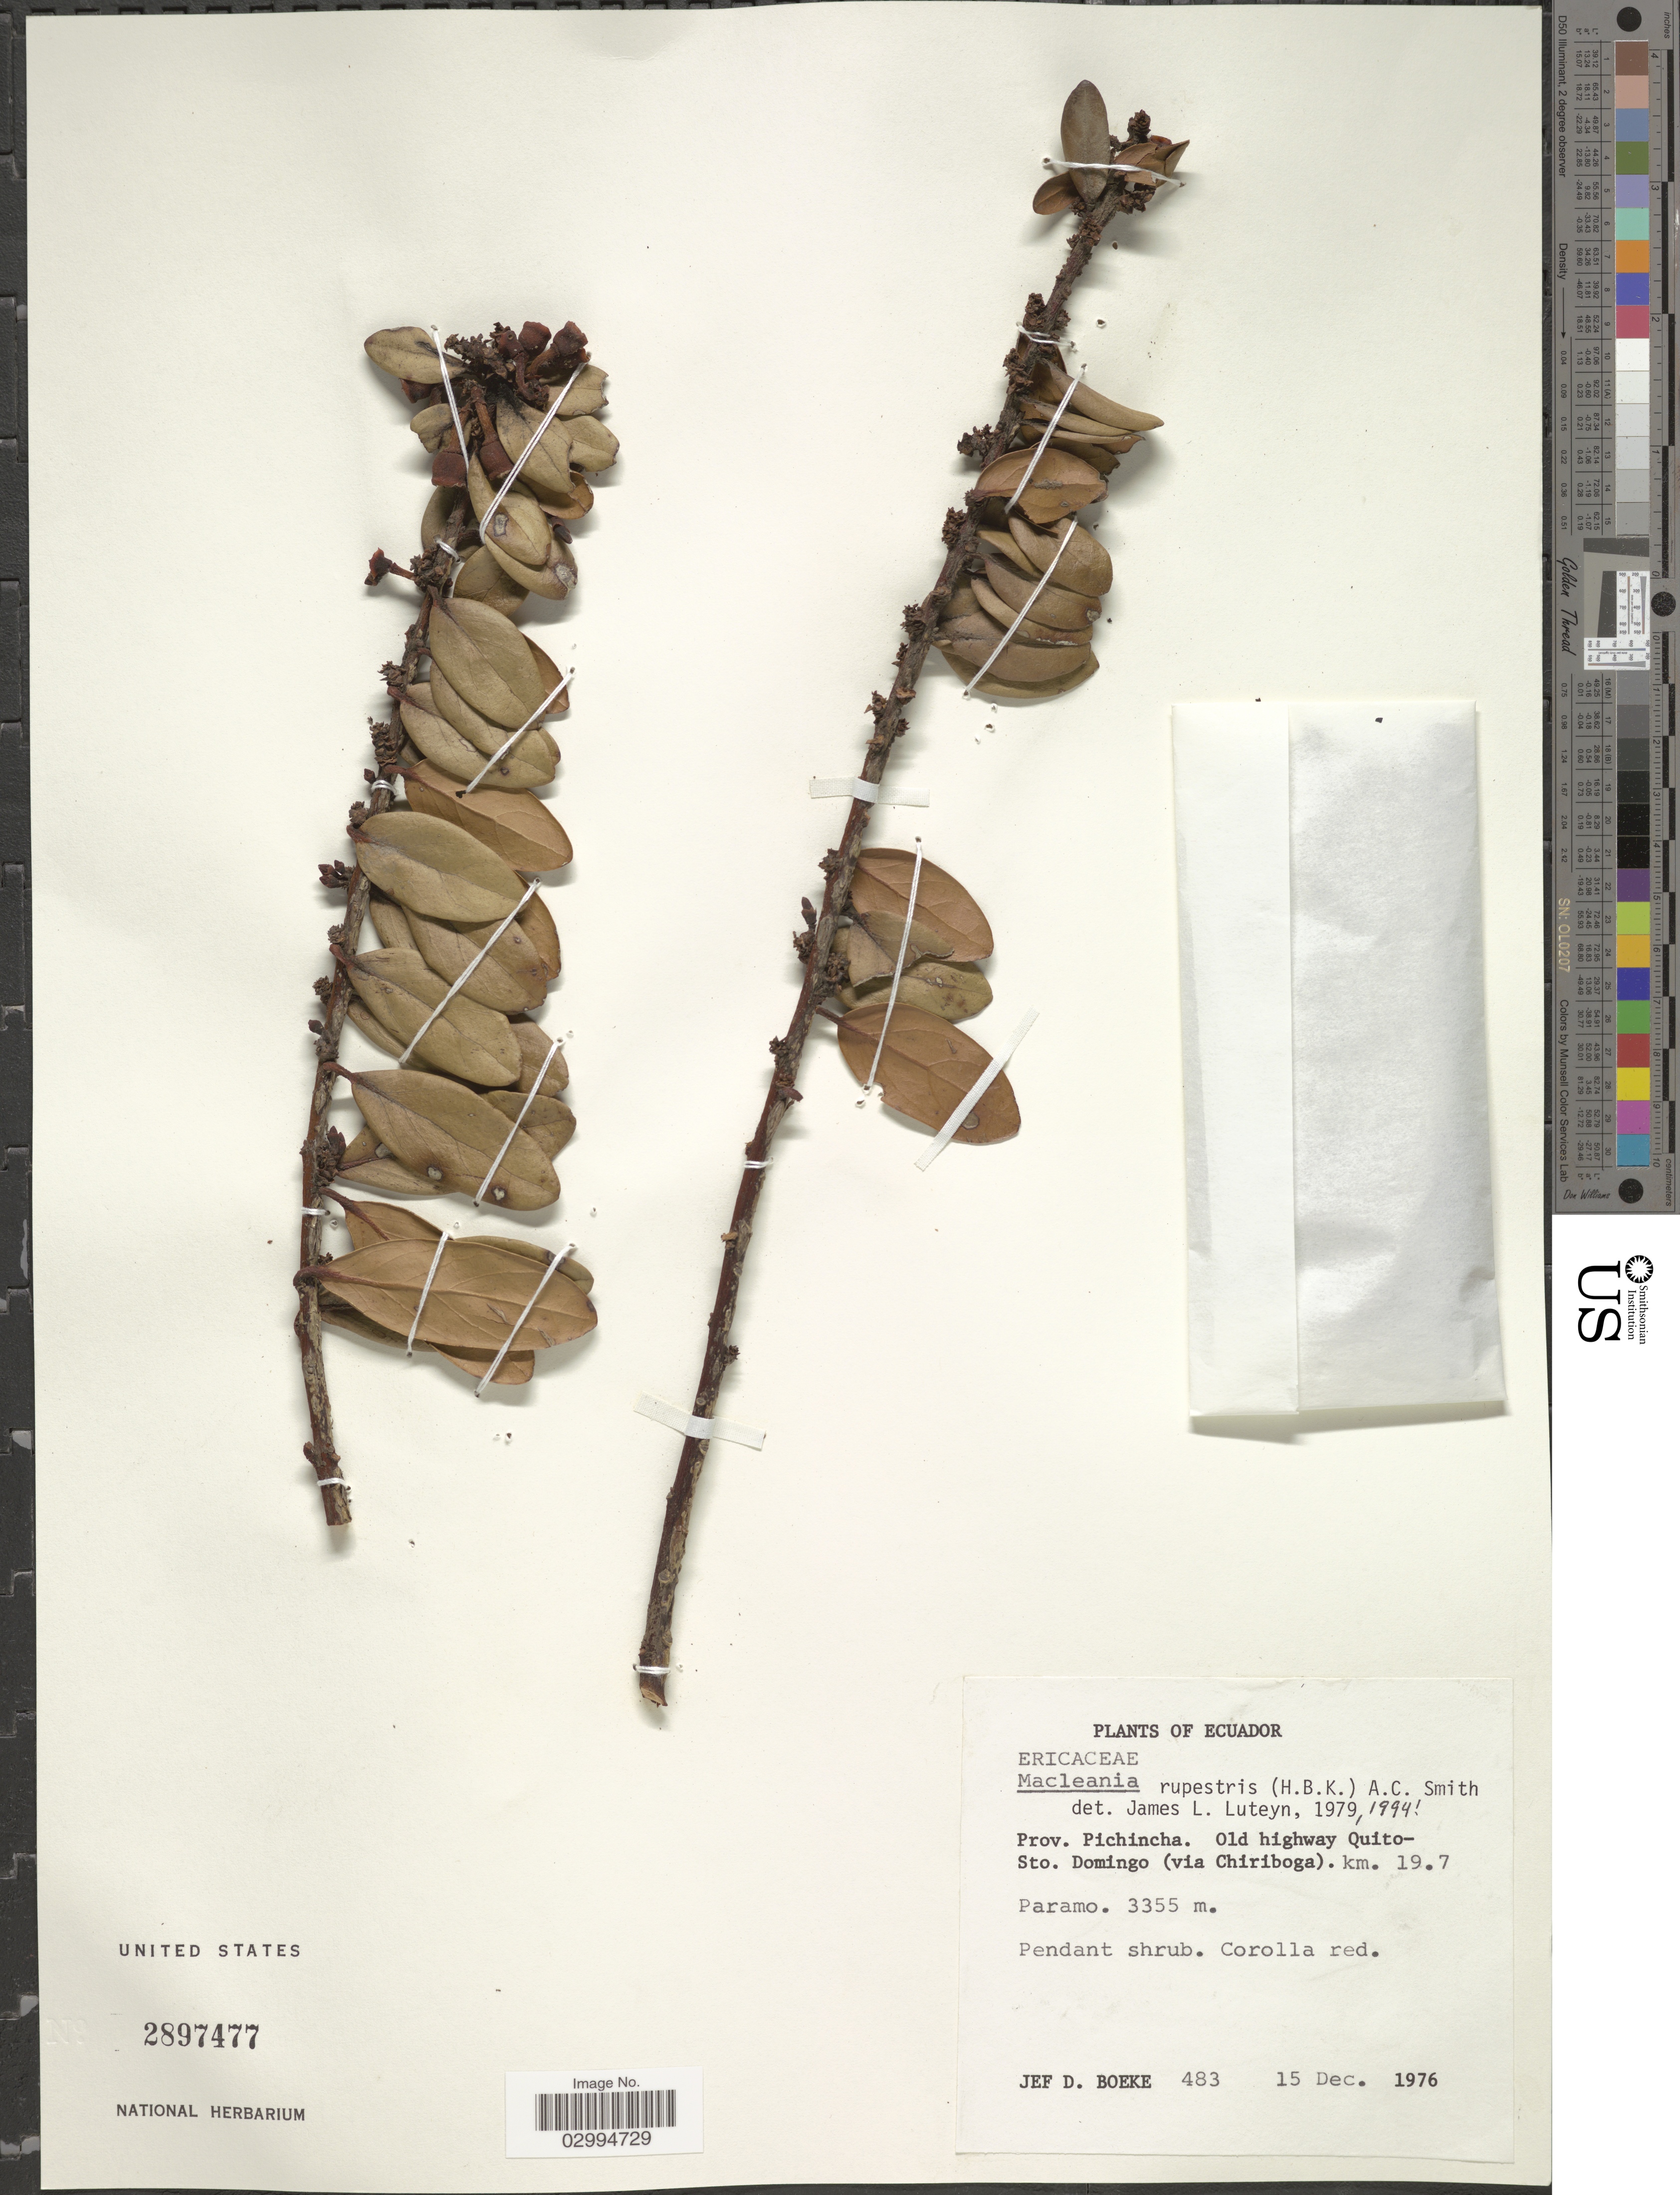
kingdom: Plantae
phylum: Tracheophyta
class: Magnoliopsida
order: Ericales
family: Ericaceae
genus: Macleania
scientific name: Macleania rupestris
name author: (Kunth) A.C. Sm.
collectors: J. Boeke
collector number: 483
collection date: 1976-12-15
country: Ecuador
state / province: Pichincha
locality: Old highway Quito-Sto. Domingo (via Chiriboga). km. 19.7.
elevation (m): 3355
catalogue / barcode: US 2897477